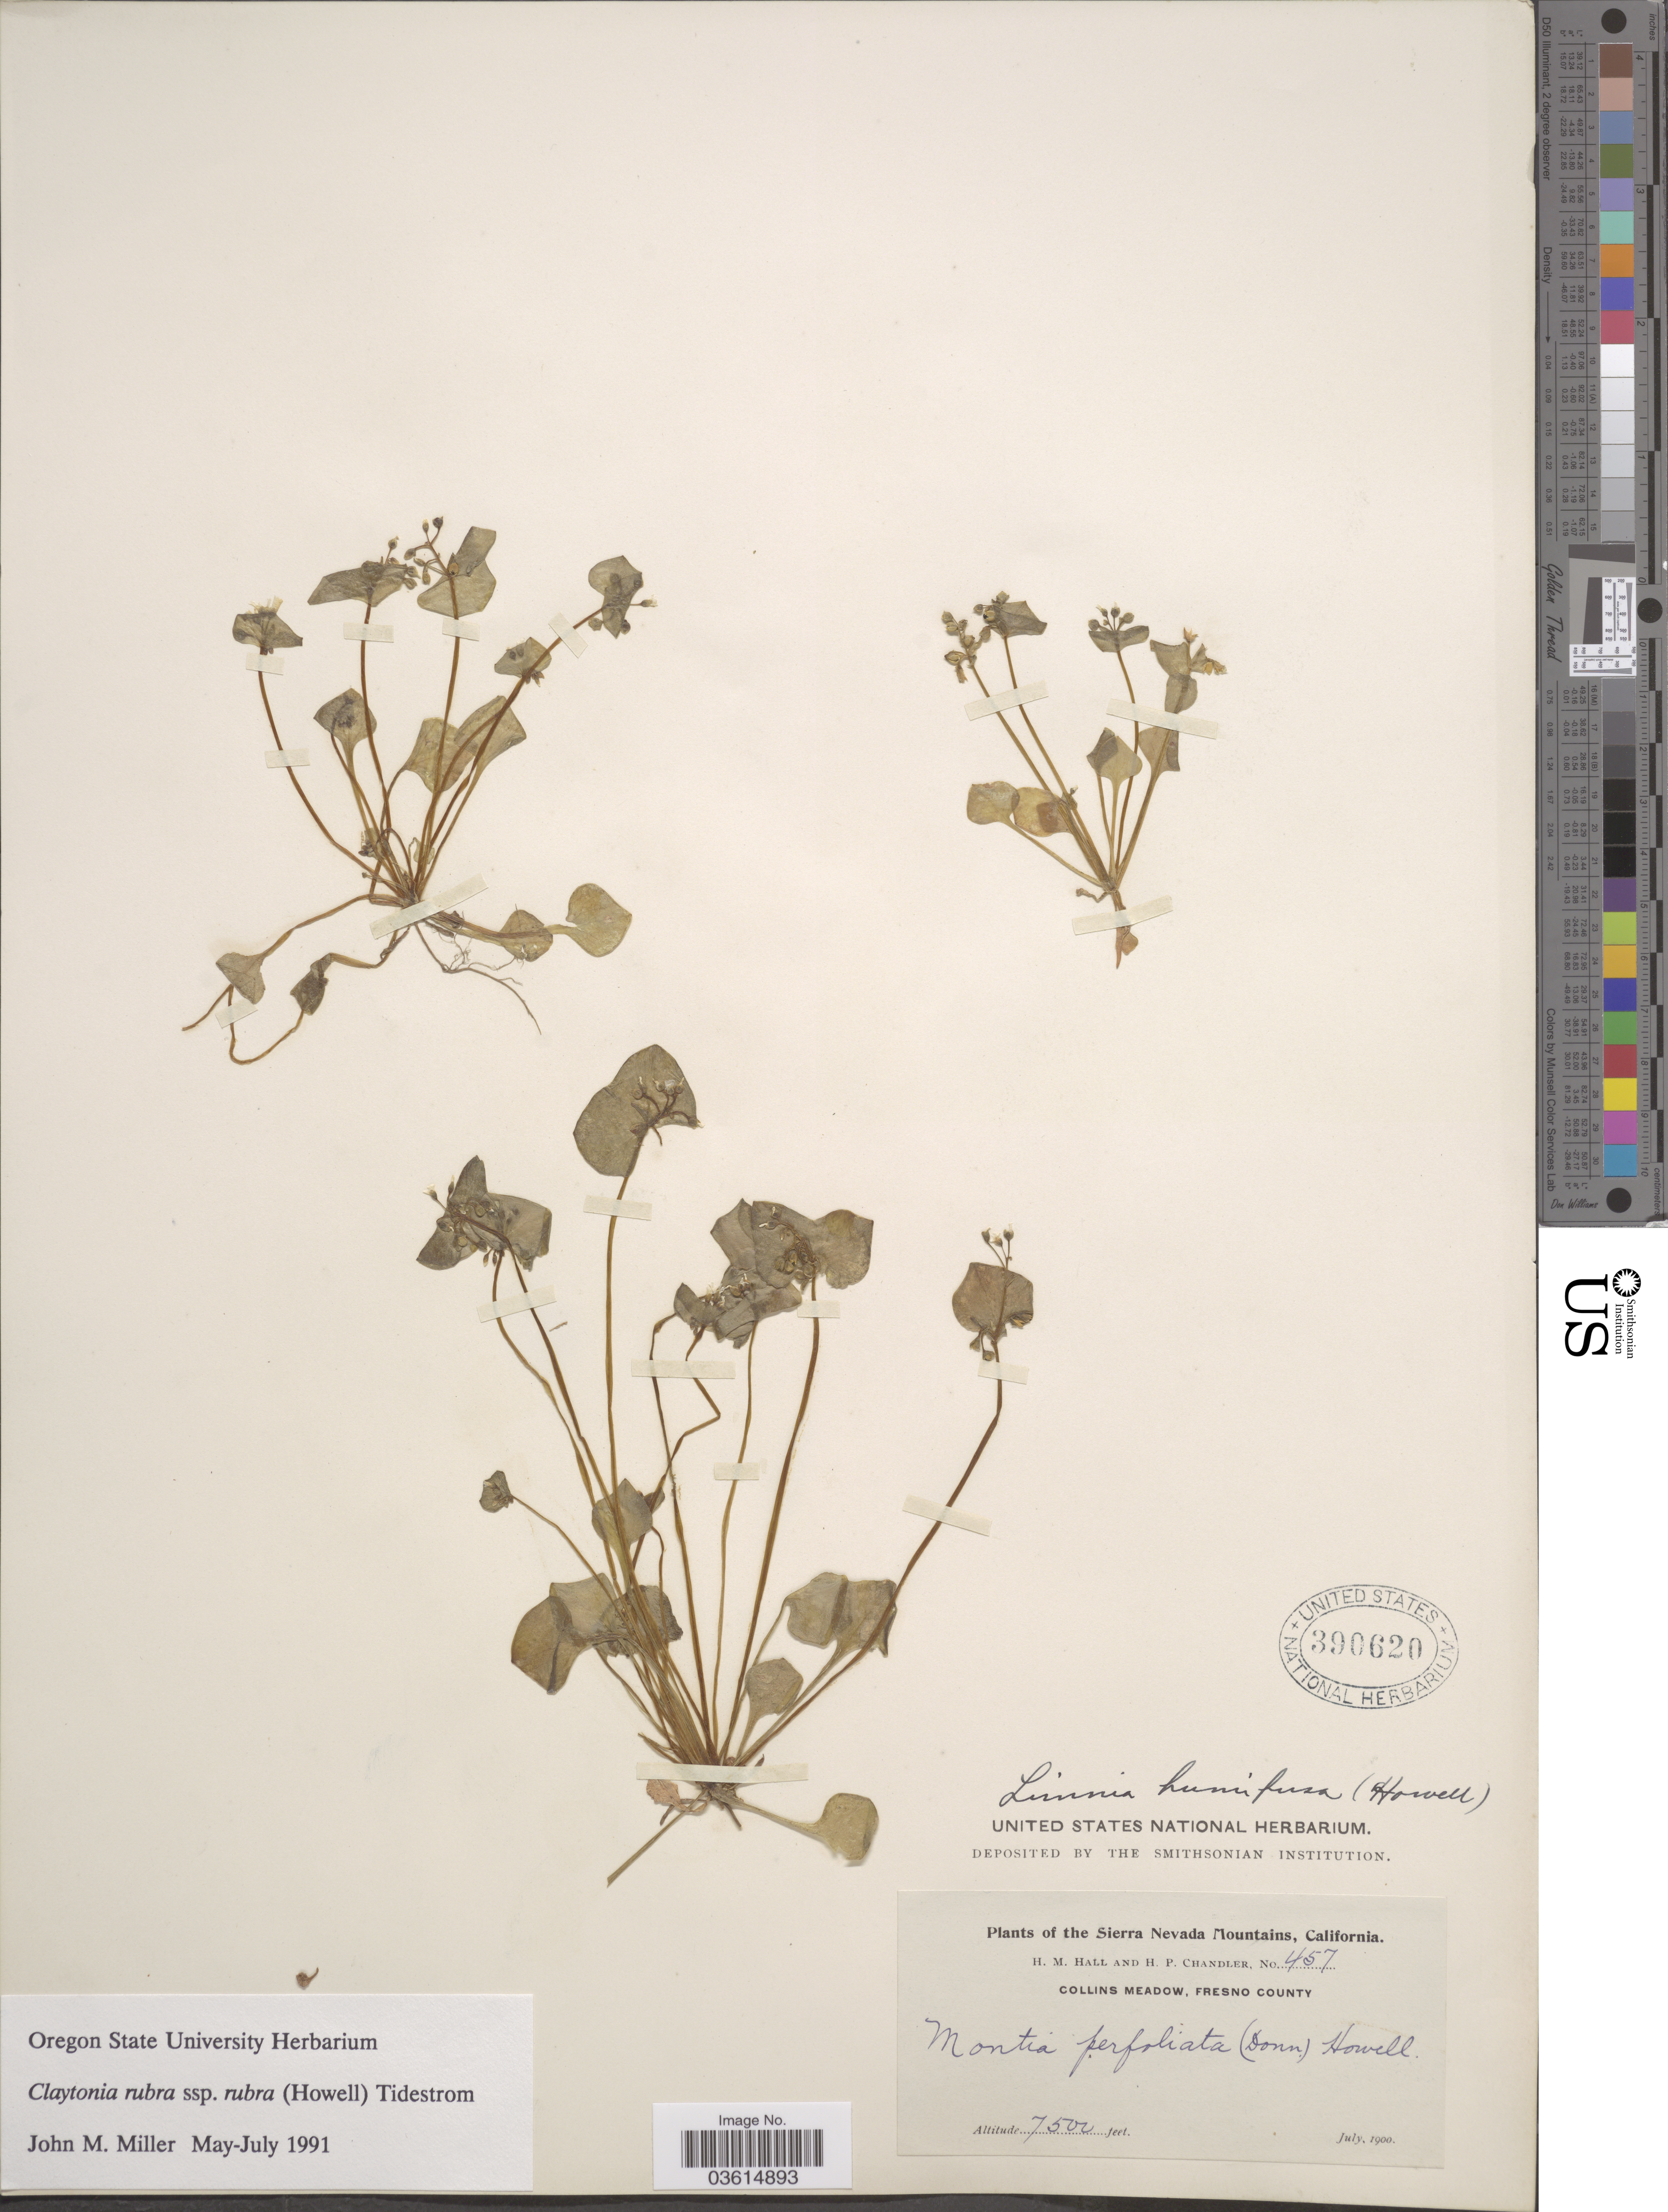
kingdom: Plantae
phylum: Tracheophyta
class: Magnoliopsida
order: Caryophyllales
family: Montiaceae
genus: Claytonia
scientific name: Claytonia rubra subsp. rubra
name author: (Howell) Tidestr.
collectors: H. M. Hall & H. Chandler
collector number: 457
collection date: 1900-07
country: United States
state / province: California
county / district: Fresno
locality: Sierra Nevada Mountains. Collins Meadow, Fresno County.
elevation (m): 2286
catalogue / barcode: US 390620